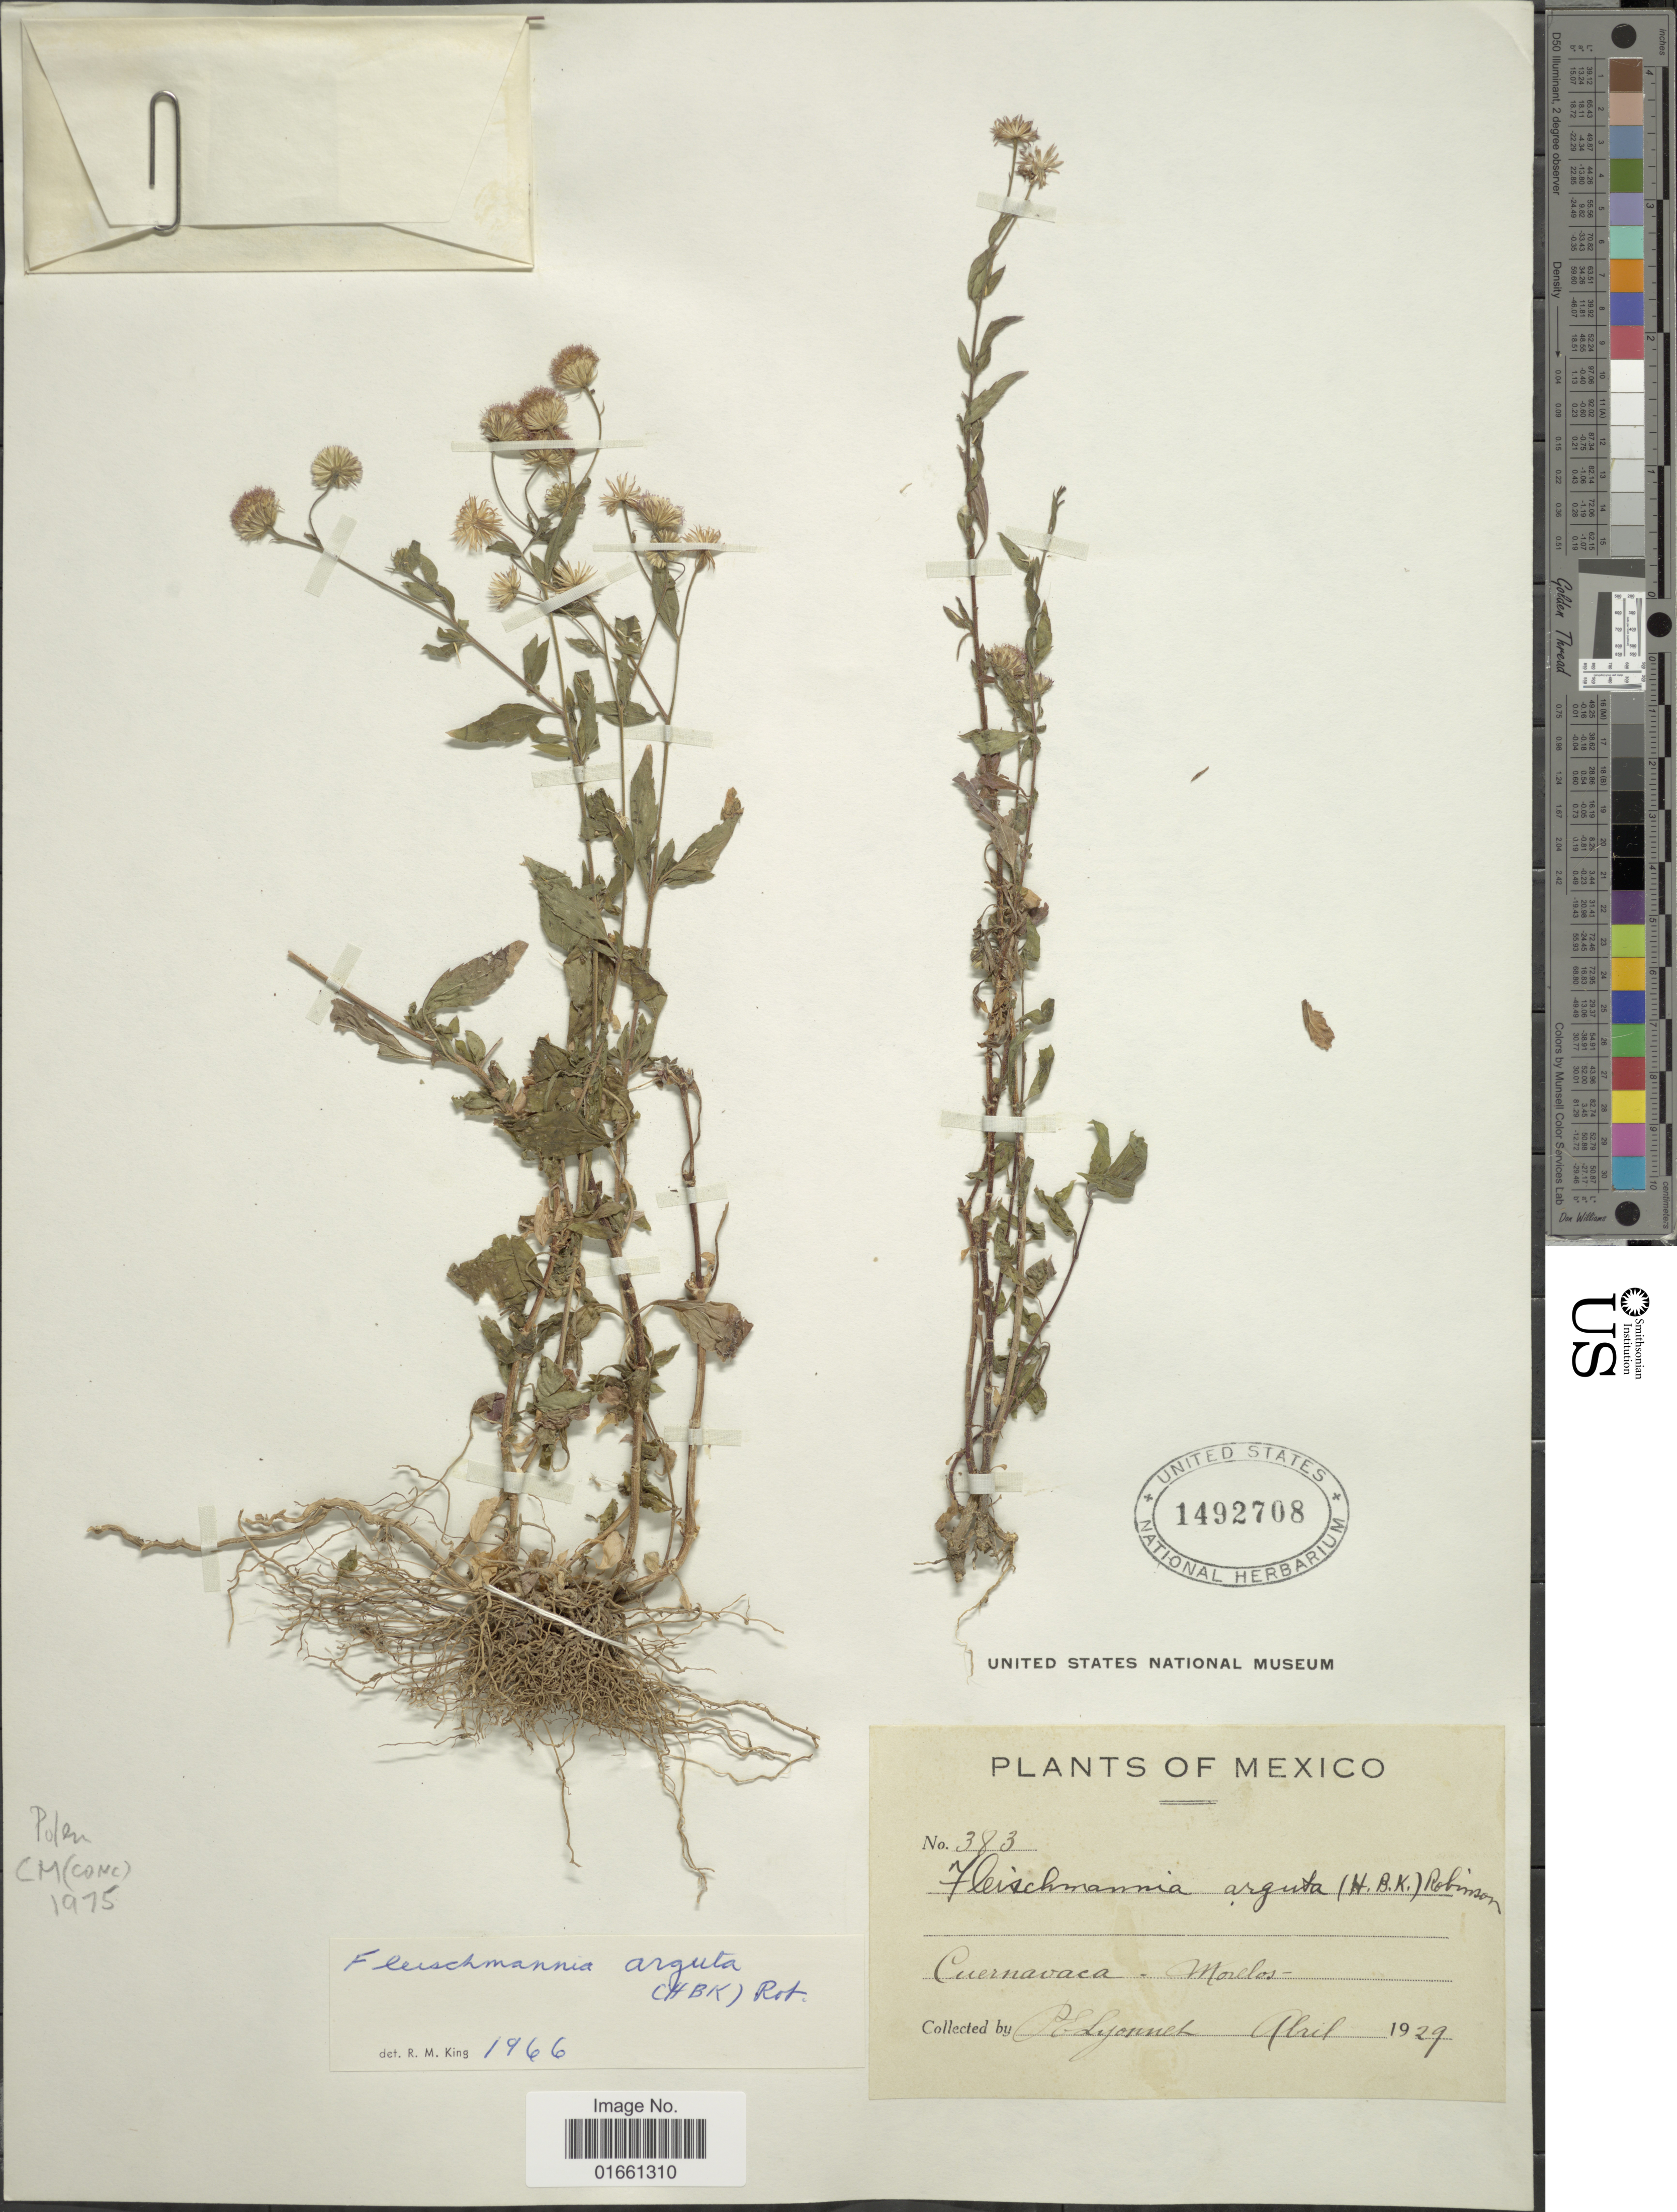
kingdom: Plantae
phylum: Tracheophyta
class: Magnoliopsida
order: Asterales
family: Asteraceae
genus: Fleischmannia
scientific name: Fleischmannia arguta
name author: (Kunth) B.L. Rob.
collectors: P. Lyonnet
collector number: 383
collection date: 1929-04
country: Mexico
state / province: Morelos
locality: Cuernavaca.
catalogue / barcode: US 1492708